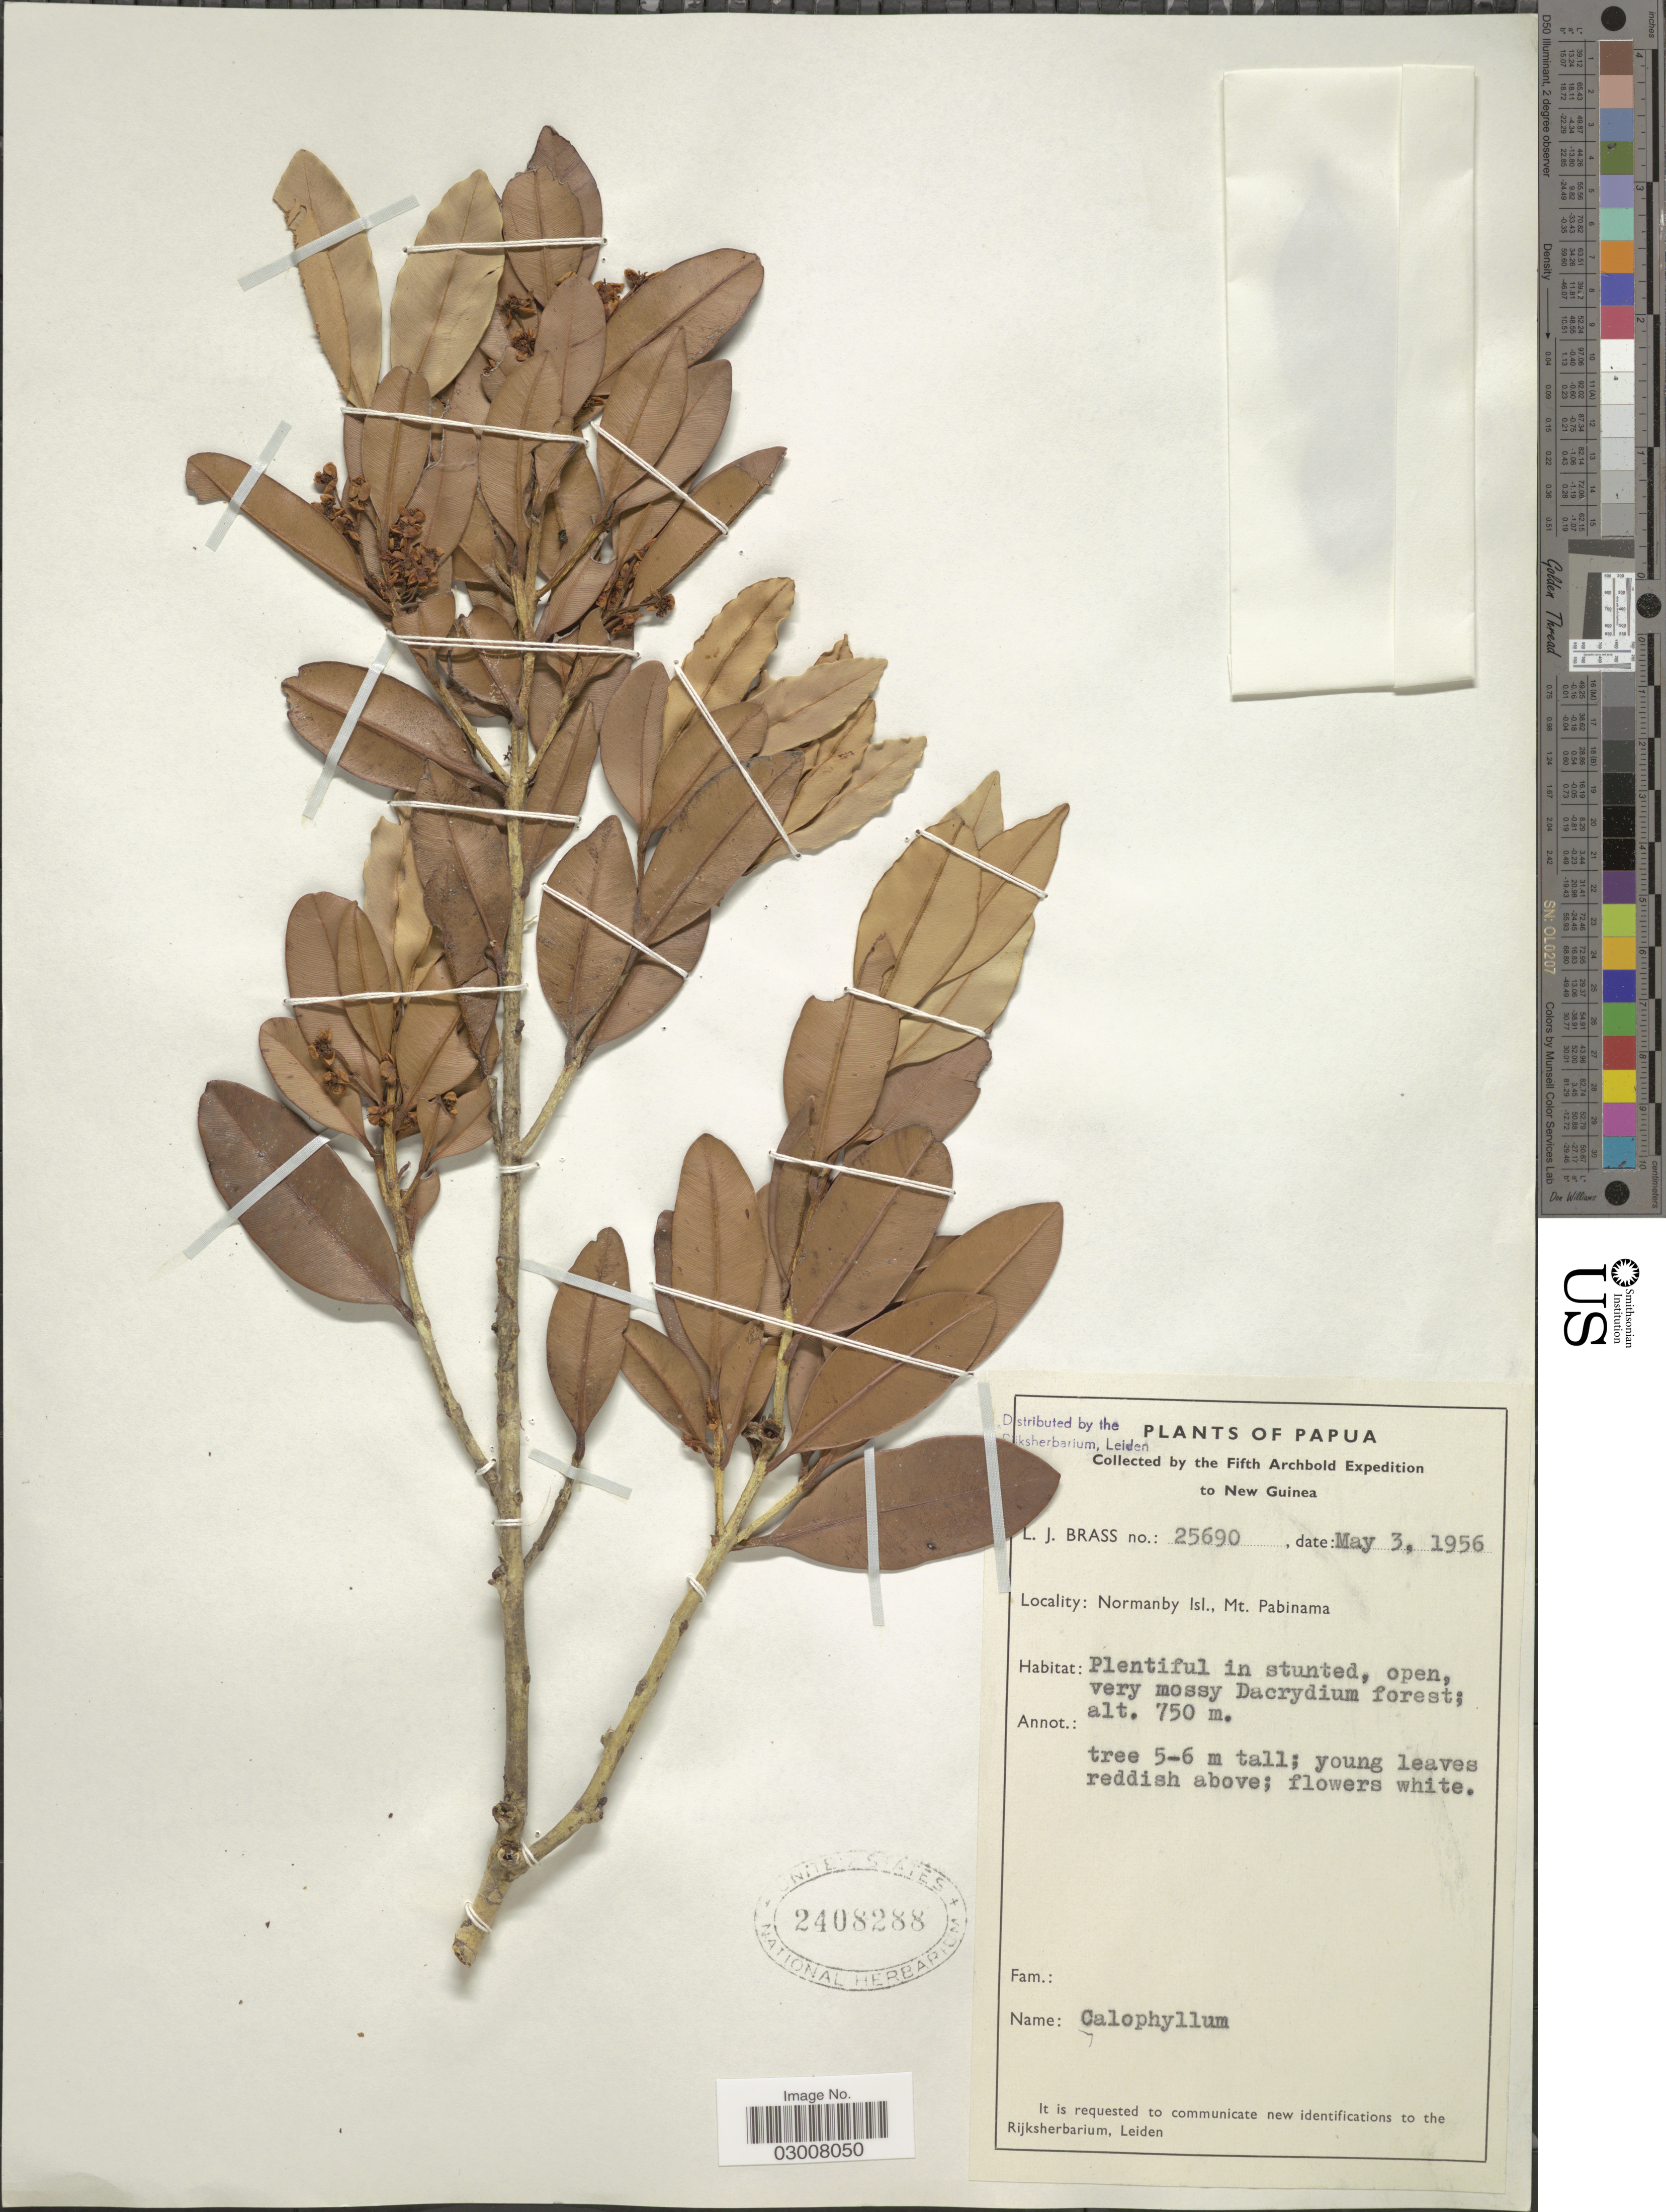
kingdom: Plantae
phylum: Tracheophyta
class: Magnoliopsida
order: Malpighiales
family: Calophyllaceae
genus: Calophyllum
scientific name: Calophyllum sp.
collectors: L. J. Brass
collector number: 25690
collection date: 1956-05-03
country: Papua New Guinea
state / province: Milne Bay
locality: Papua, New Guinea, Normanby Isl., Mt. Pabinama.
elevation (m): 750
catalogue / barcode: US 2408288